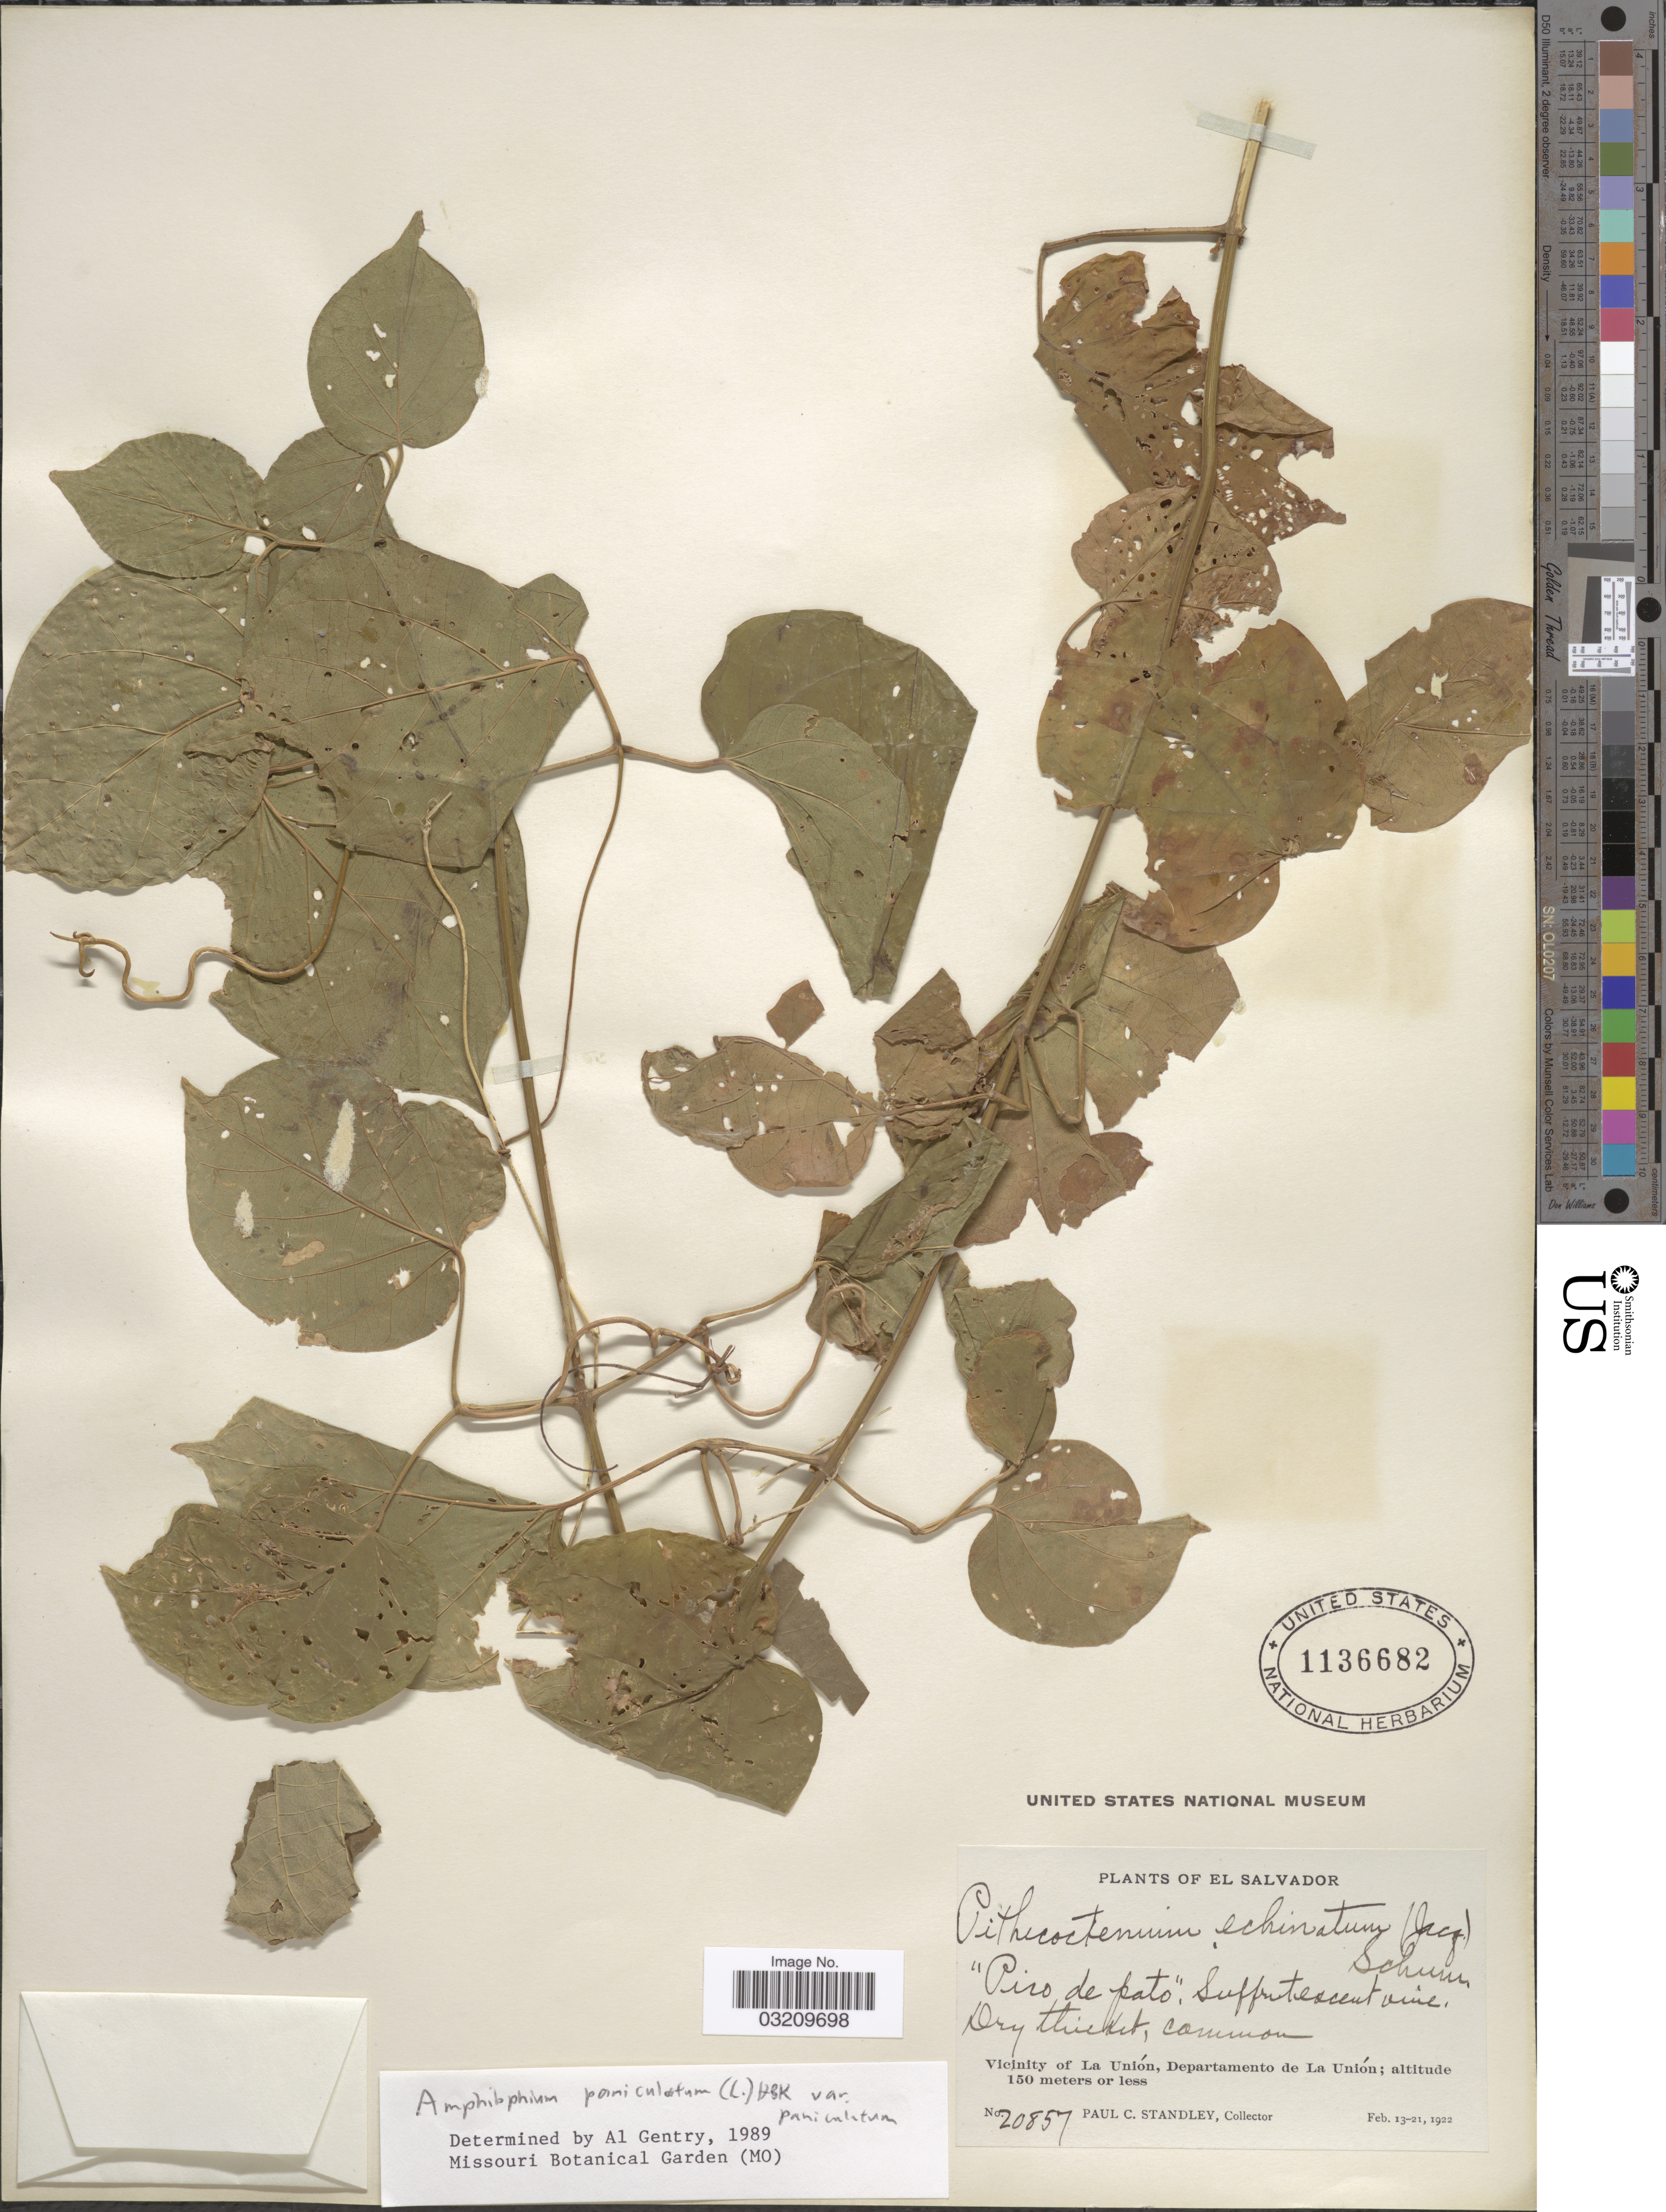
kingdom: Plantae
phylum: Tracheophyta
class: Magnoliopsida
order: Lamiales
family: Bignoniaceae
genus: Amphilophium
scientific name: Amphilophium paniculatum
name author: (L.) Kunth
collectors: P. C. Standley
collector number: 20857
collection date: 1922-02-13/1922-02-21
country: El Salvador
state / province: La Union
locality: Vicinity of La Unión, Departamento de La Unión.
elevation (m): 150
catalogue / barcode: US 1136682